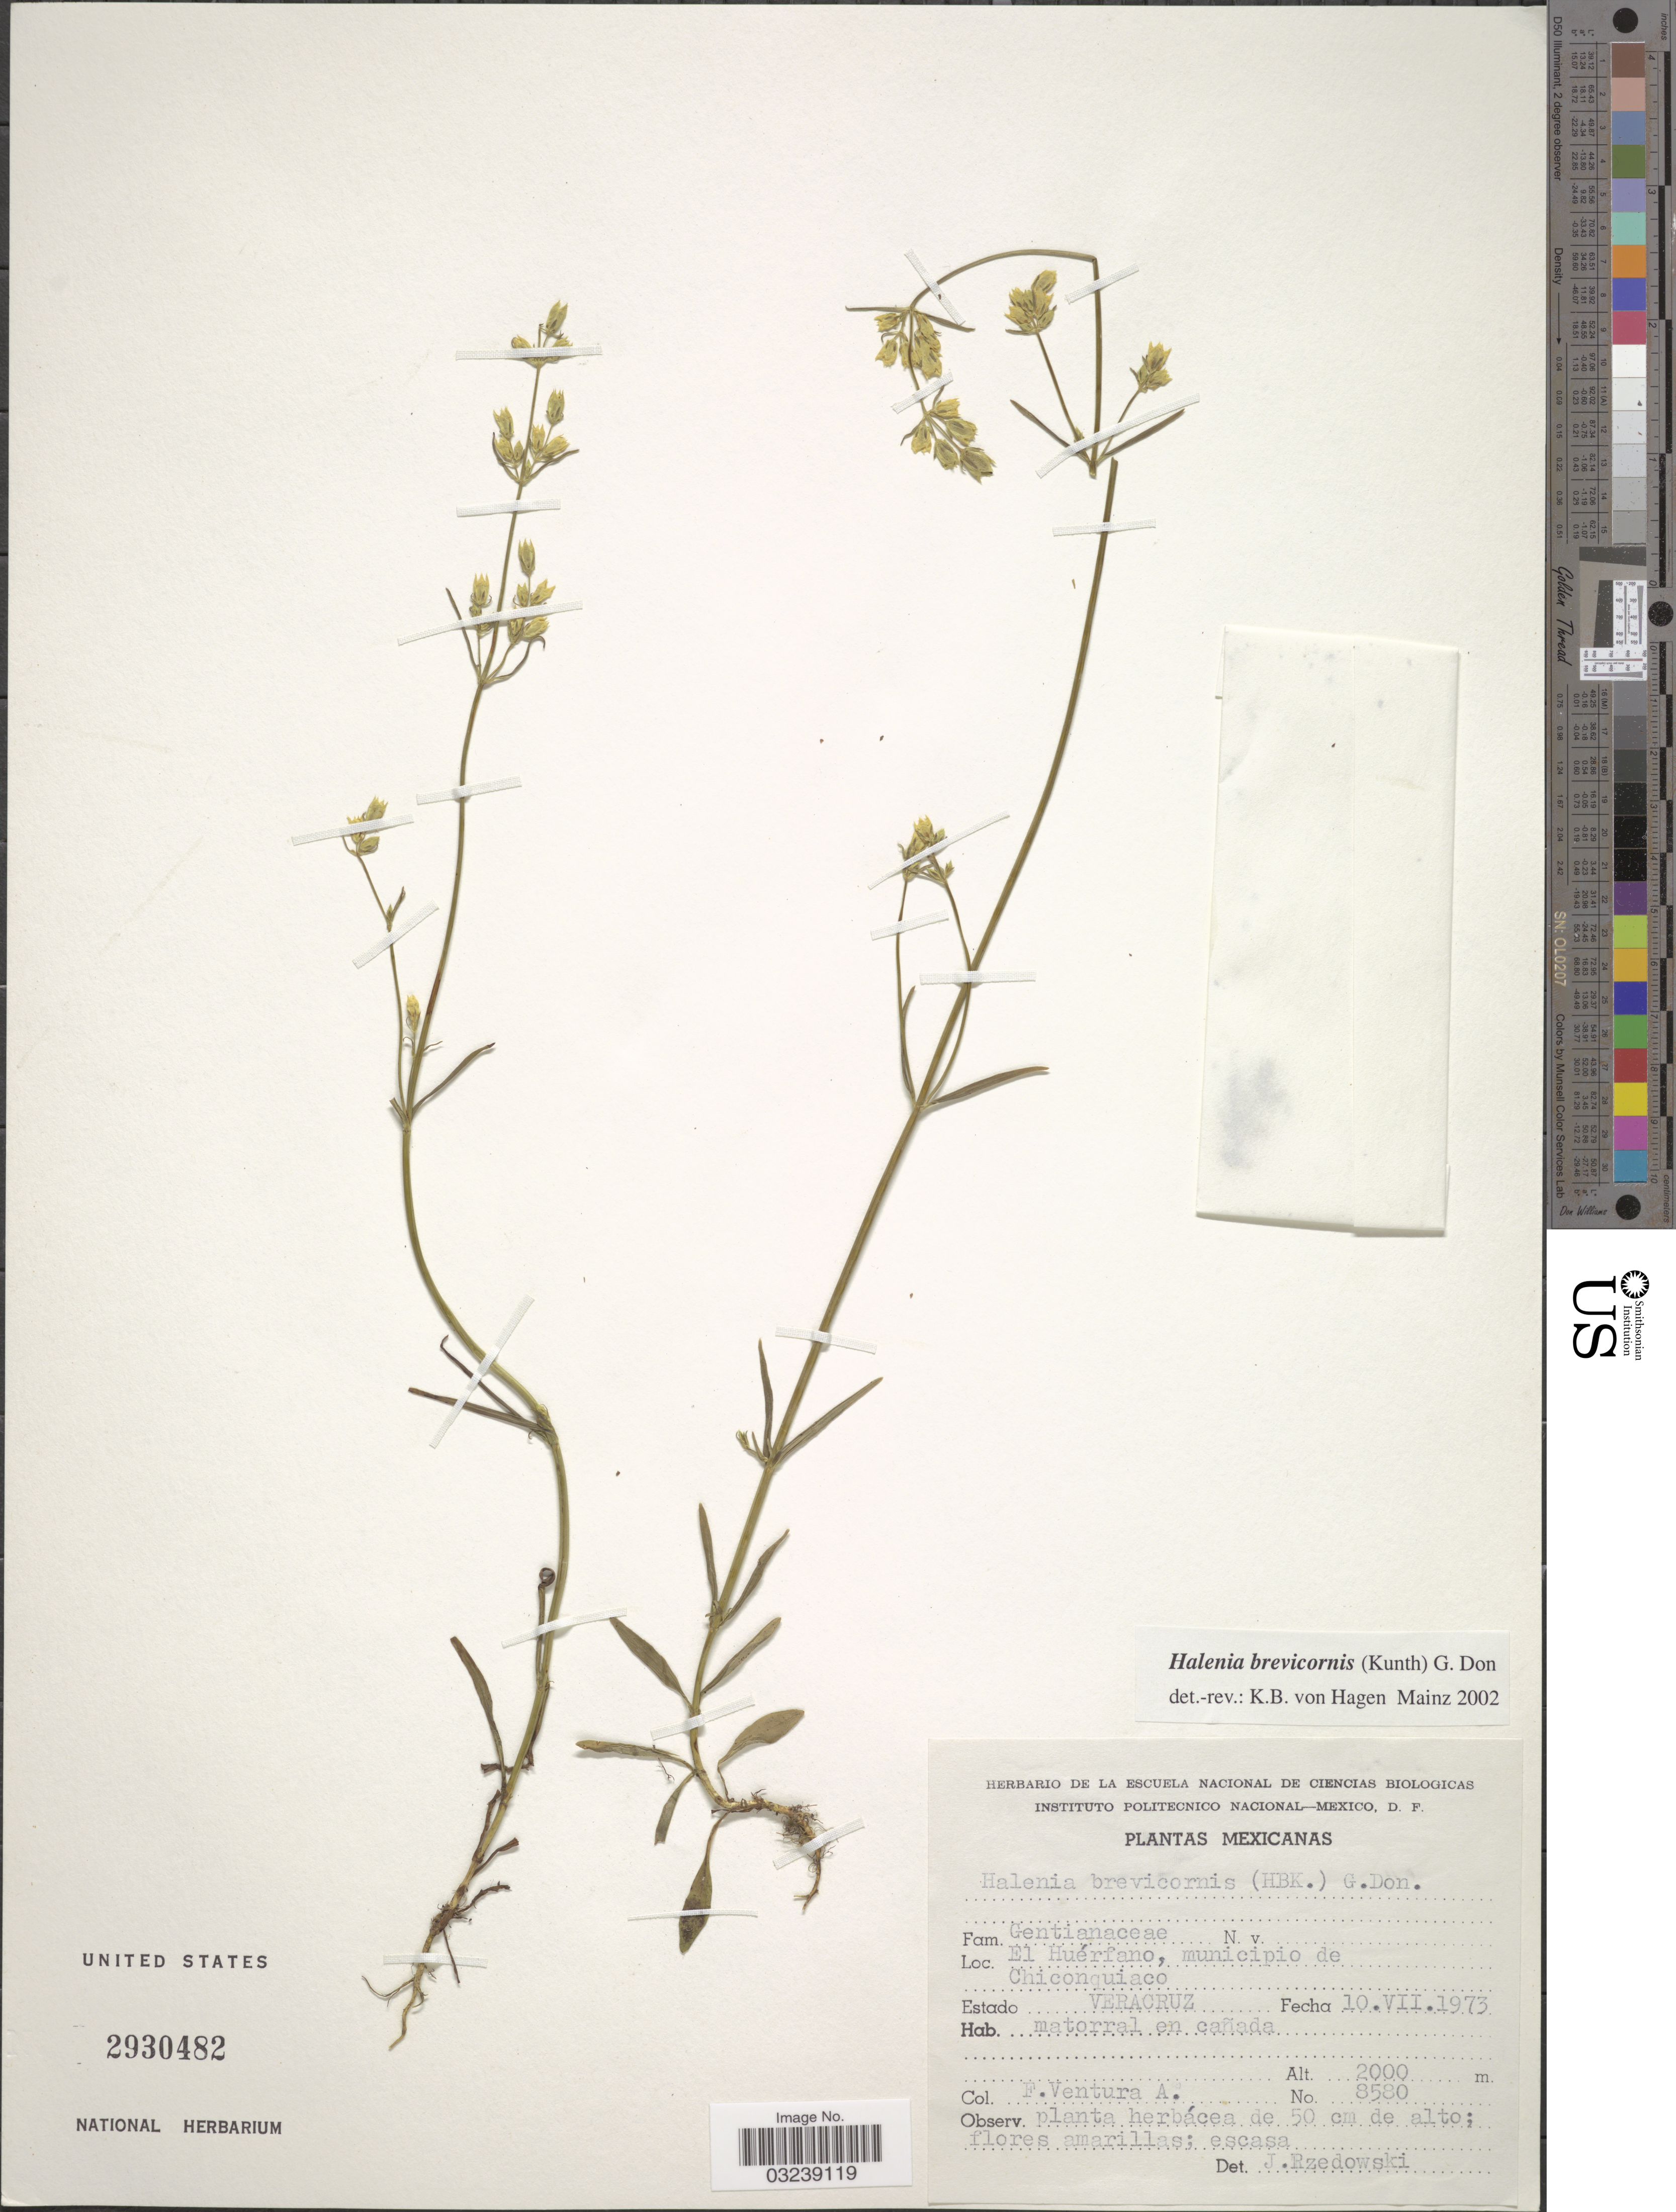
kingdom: Plantae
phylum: Tracheophyta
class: Magnoliopsida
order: Gentianales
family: Gentianaceae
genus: Halenia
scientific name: Halenia brevicornis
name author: (Kunth) G. Don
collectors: F. Ventura A.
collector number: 8580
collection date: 1973-07-10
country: Mexico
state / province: Veracruz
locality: El Huérfano, municipio de Chiconquiaco. Estado Veracruz.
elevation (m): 2000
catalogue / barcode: US 2930482